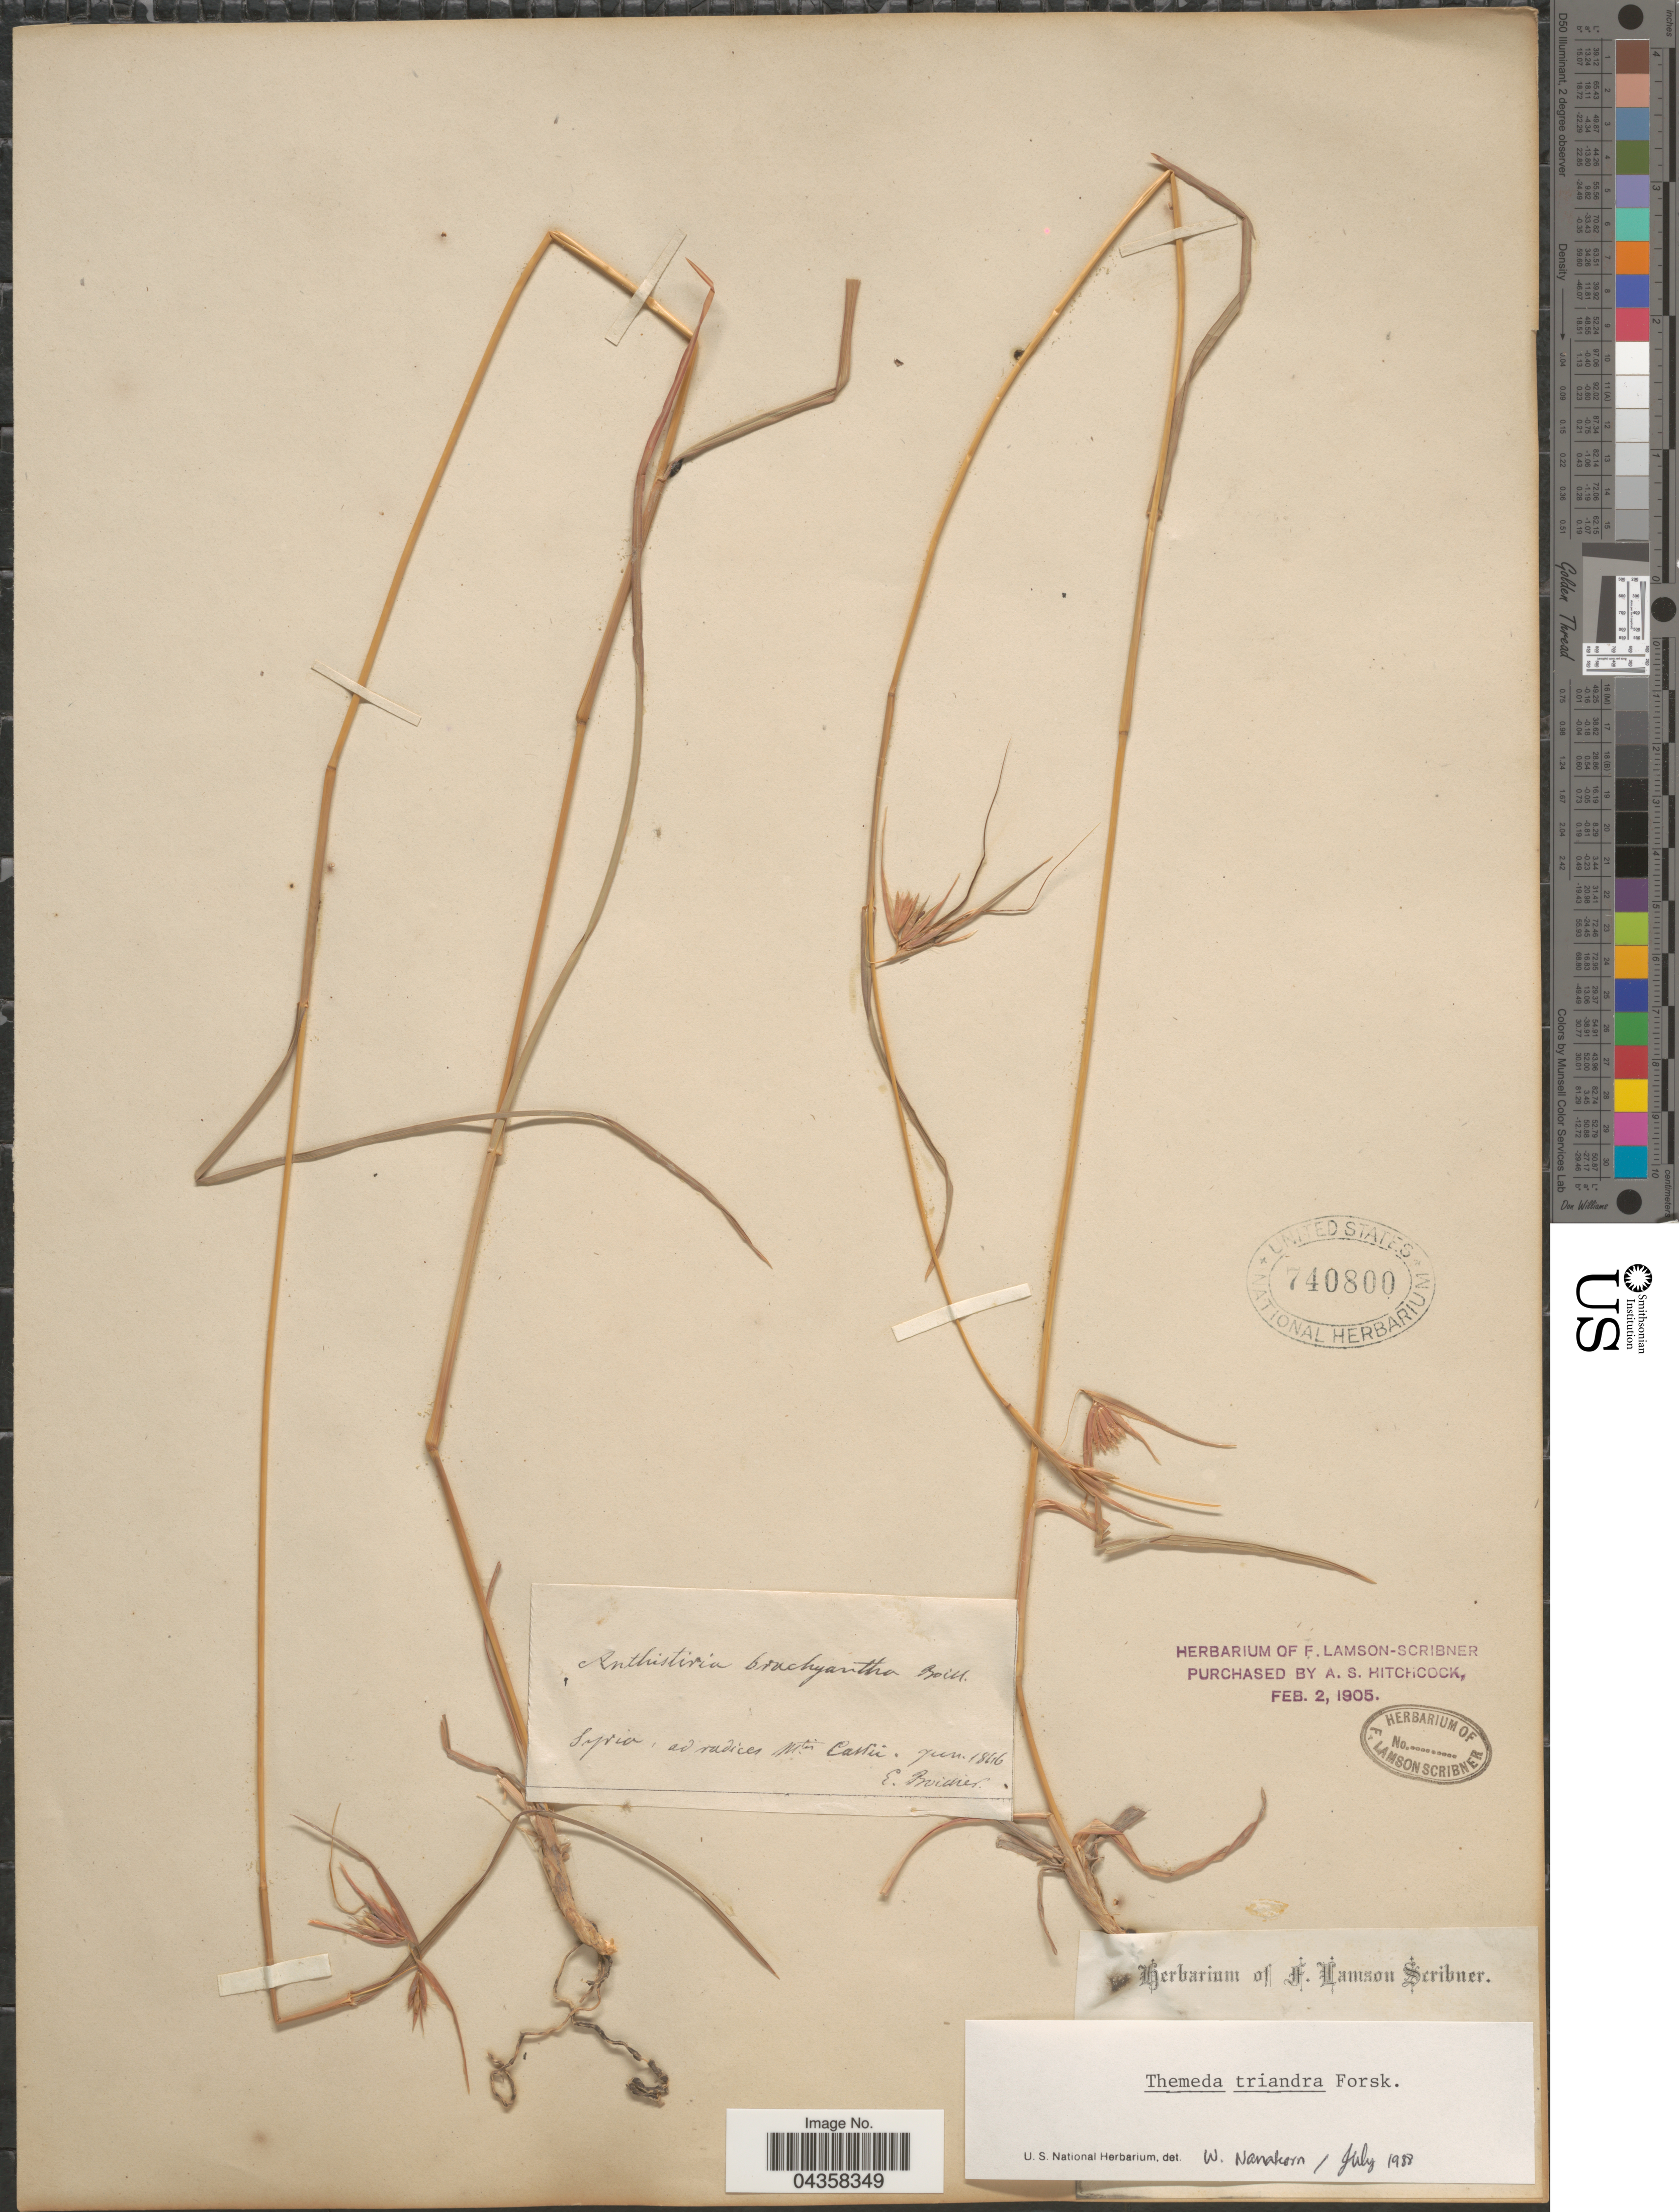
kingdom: Plantae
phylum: Tracheophyta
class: Liliopsida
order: Poales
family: Poaceae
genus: Themeda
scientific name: Themeda triandra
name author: Forssk.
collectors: P. Boissier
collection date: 1846-06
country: Syria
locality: Ad radices mtes Cassii.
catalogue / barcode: US 740800